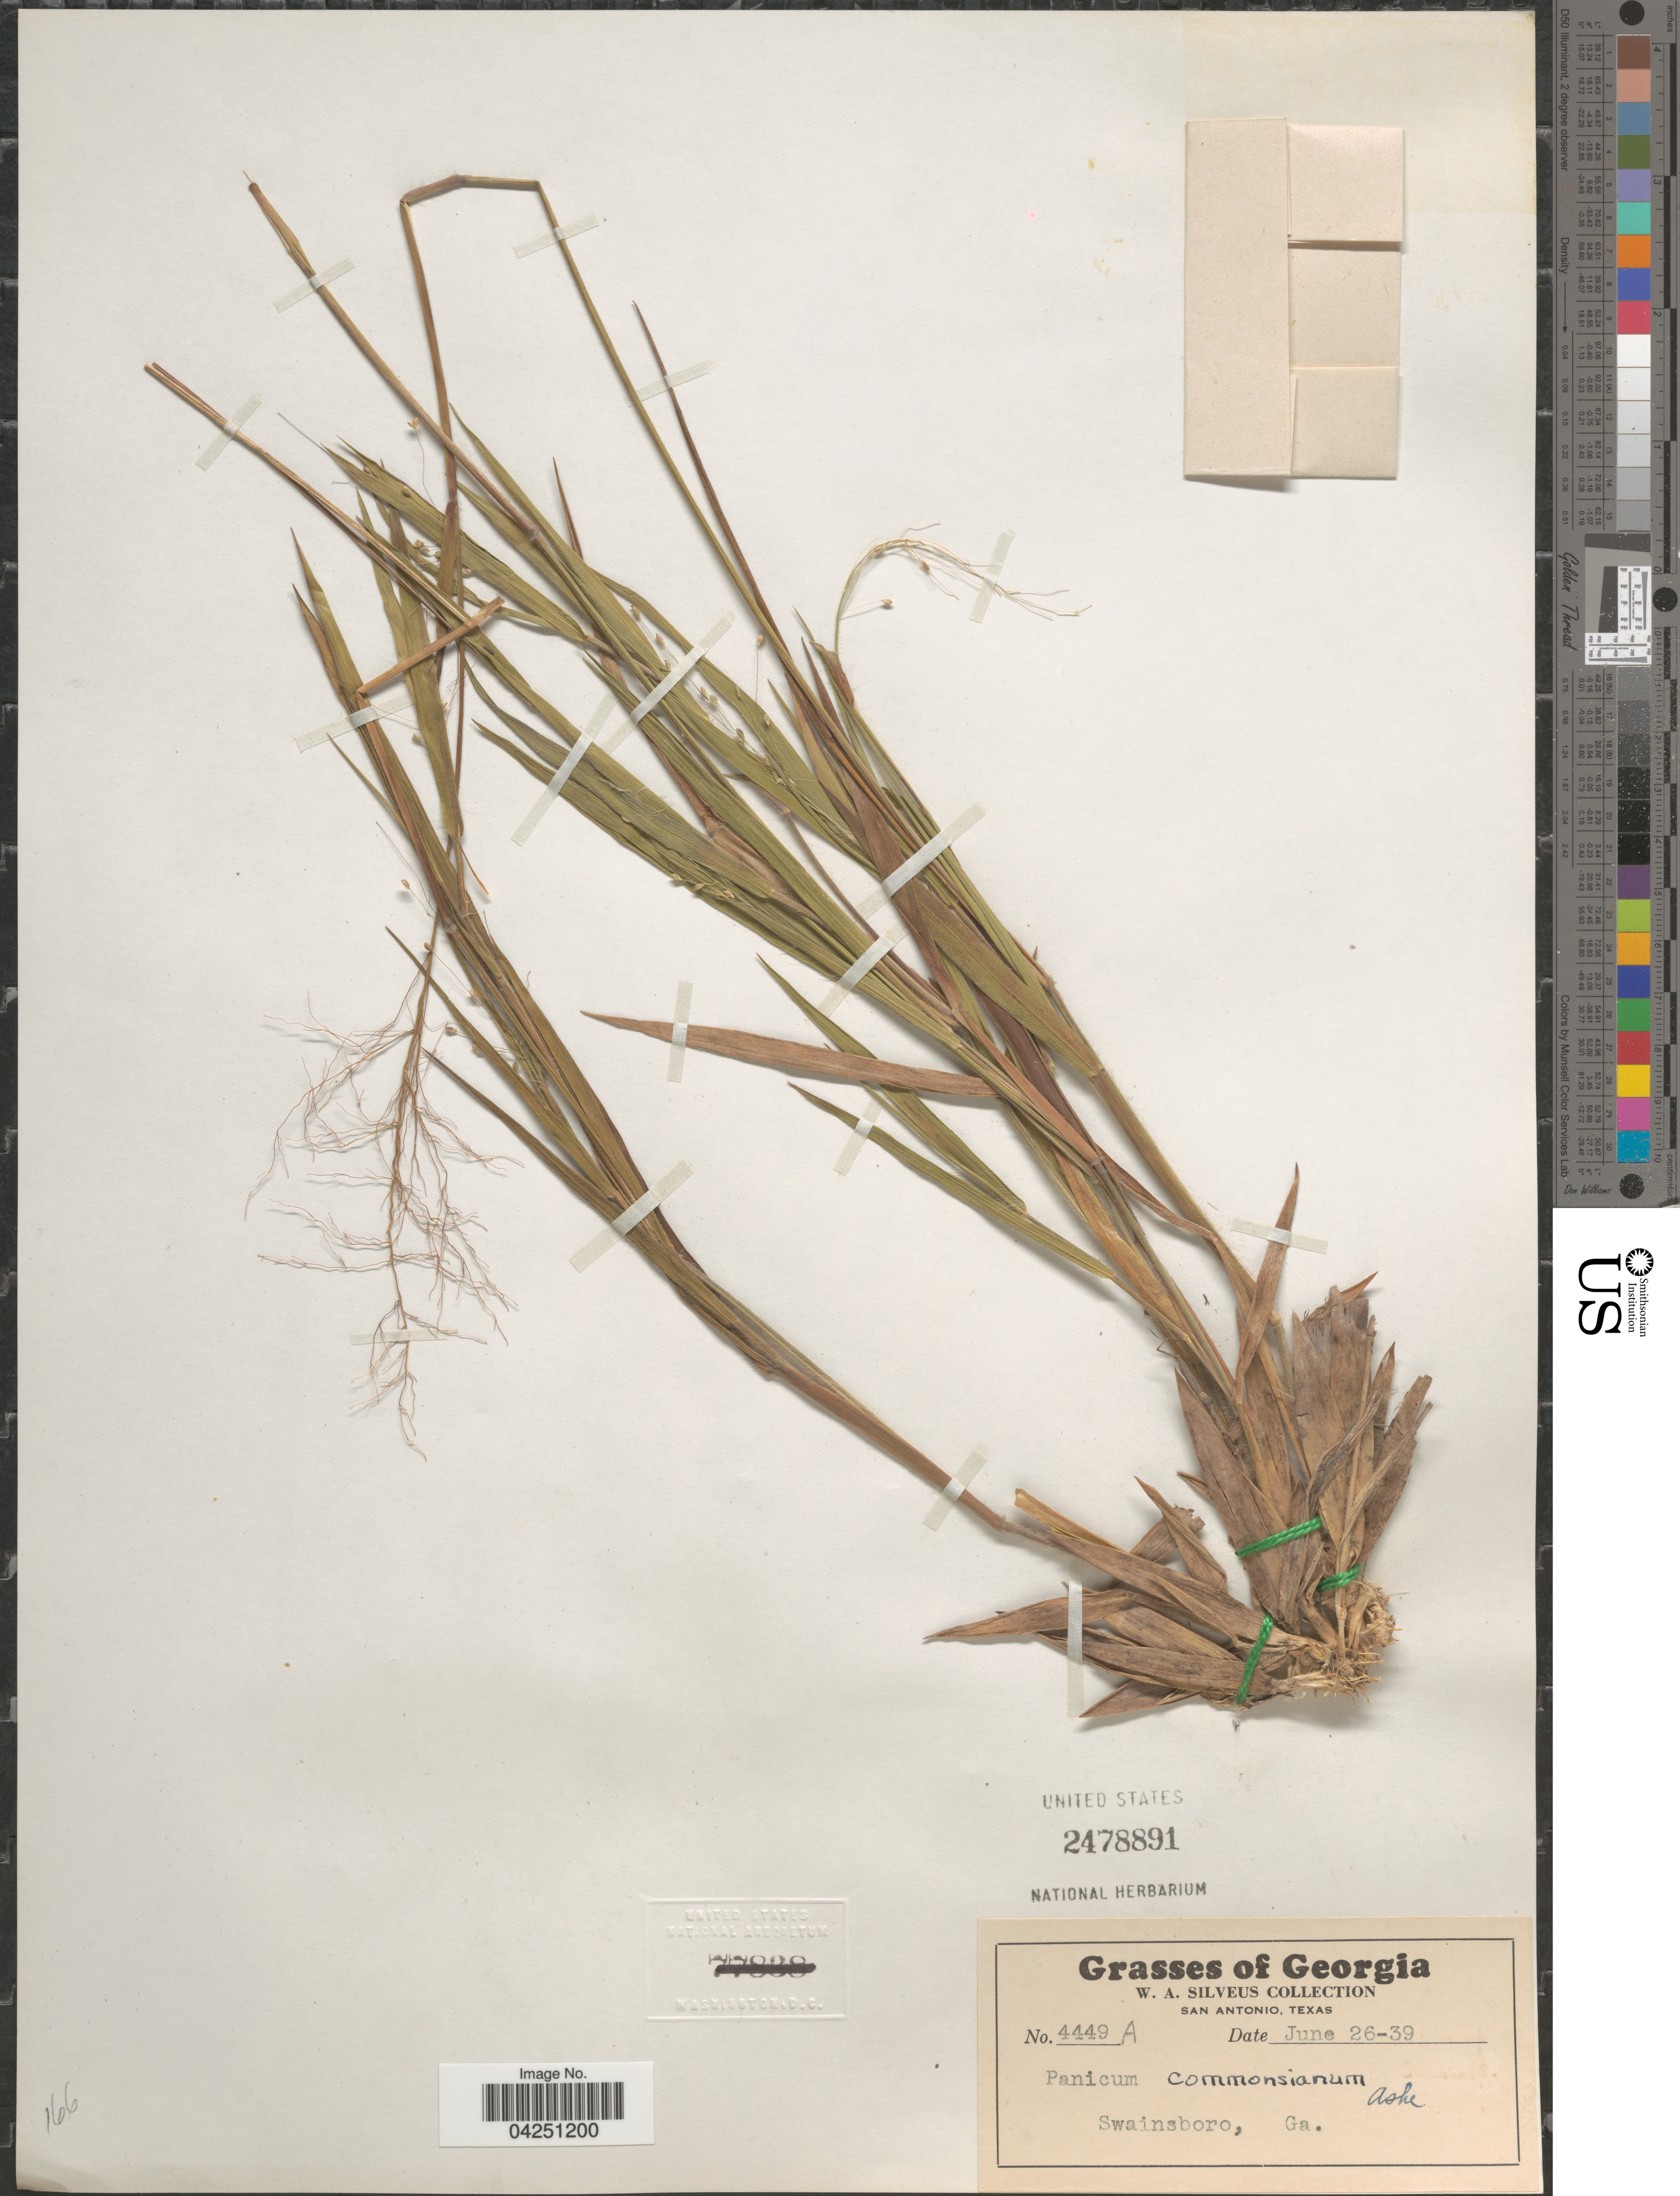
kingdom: Plantae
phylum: Tracheophyta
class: Liliopsida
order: Poales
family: Poaceae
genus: Dichanthelium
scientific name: Dichanthelium acuminatum var. acuminatum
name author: (Sw.) Gould & C.A. Clark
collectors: W. Silveus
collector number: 4449A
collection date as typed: Transcribed d/m/y: 26/6/39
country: United States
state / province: Georgia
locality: Swainsboro.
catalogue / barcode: US 2478891